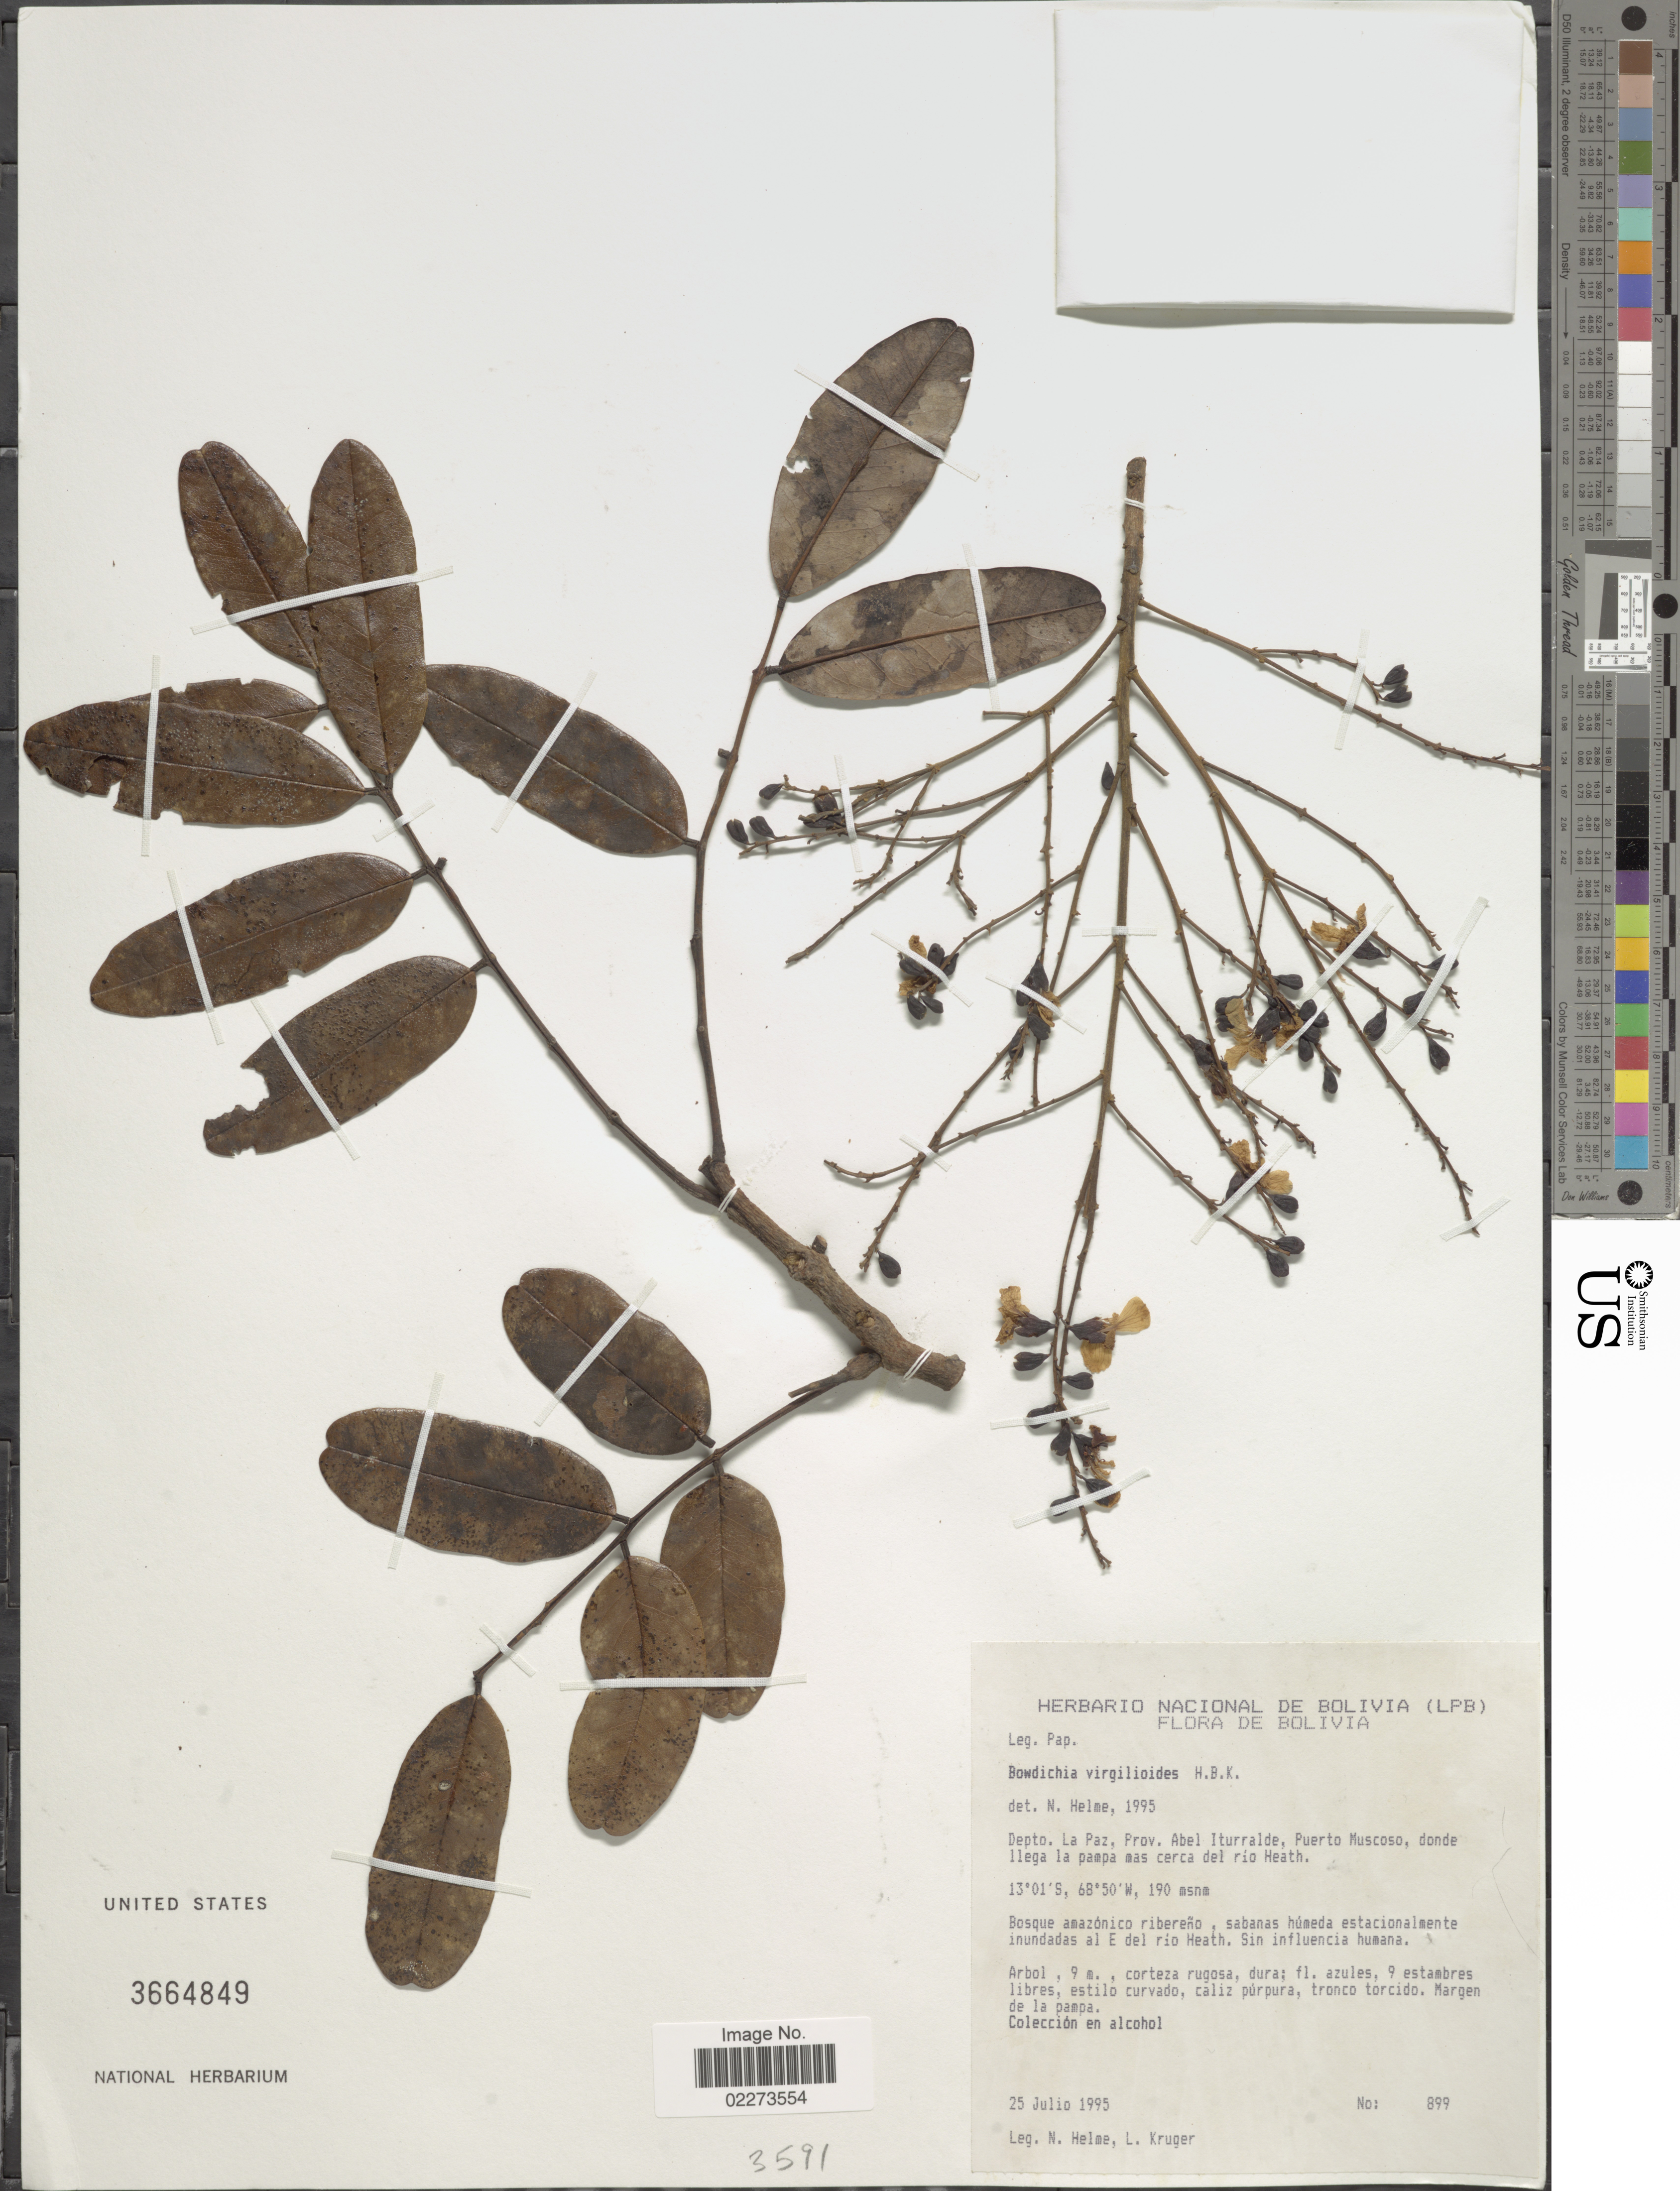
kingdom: Plantae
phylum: Tracheophyta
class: Magnoliopsida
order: Fabales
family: Fabaceae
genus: Bowdichia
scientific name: Bowdichia virgilioides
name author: Kunth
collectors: N. Helme & L. Kruger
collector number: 899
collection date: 1995-07-25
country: Bolivia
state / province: La Paz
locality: Prov. Abel Iturralde, Puerto Muscoso, donde llega la pampa mas cerca del rio Heath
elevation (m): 190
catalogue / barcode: US 3664849